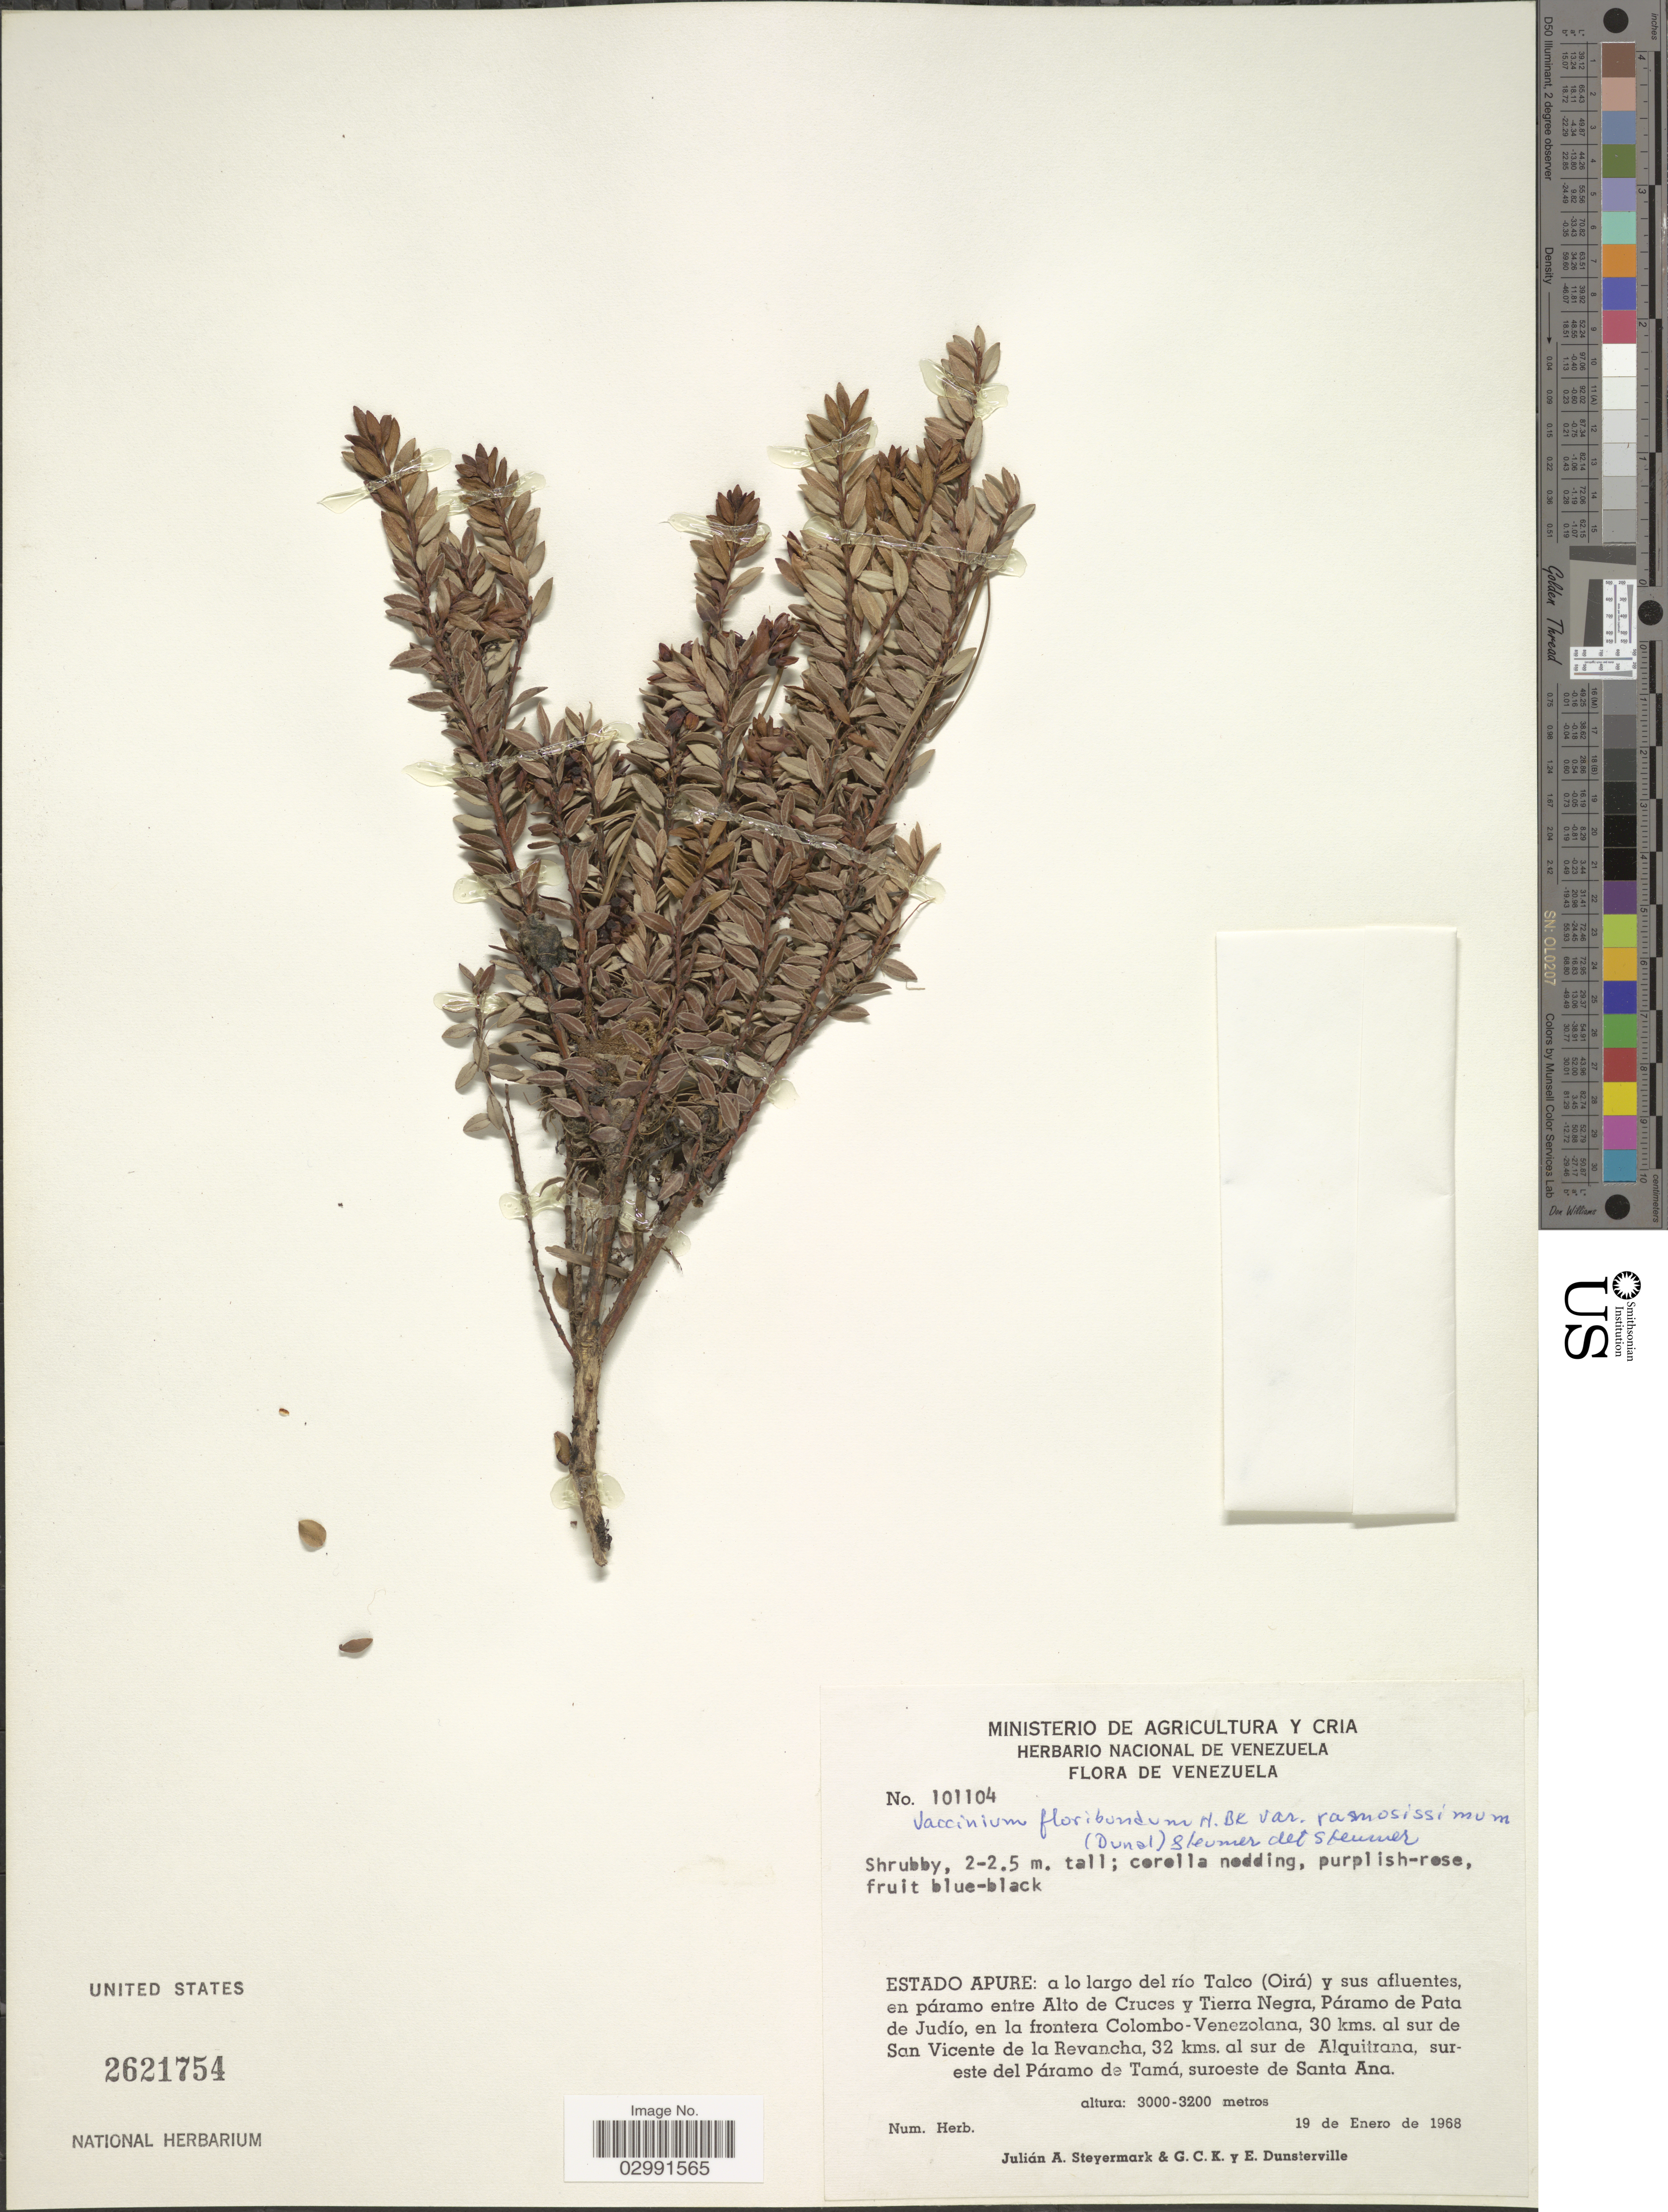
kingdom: Plantae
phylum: Tracheophyta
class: Magnoliopsida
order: Ericales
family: Ericaceae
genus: Vaccinium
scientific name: Vaccinium floribundum var. ramosissimum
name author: Kunth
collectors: J. Steyermark, G. C. K. Dunsterville & E. Dunsterville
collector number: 101104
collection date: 1968-01-19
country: Venezuela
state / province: Apure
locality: A lo largo del río Talco (Oirá) y sus afluentes, en páramo entre Alto de Cruces y Tierra Negra, Páramo de Pata de Judío, en la frontera Colombo-Venezolana, 30 kms. al sur de San Vicente de la Revancha, 32 kms. al sur de Alquitrana, sur-este del Páramo de Tamá, suroeste de Santa Ana.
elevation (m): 3000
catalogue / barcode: US 2621754